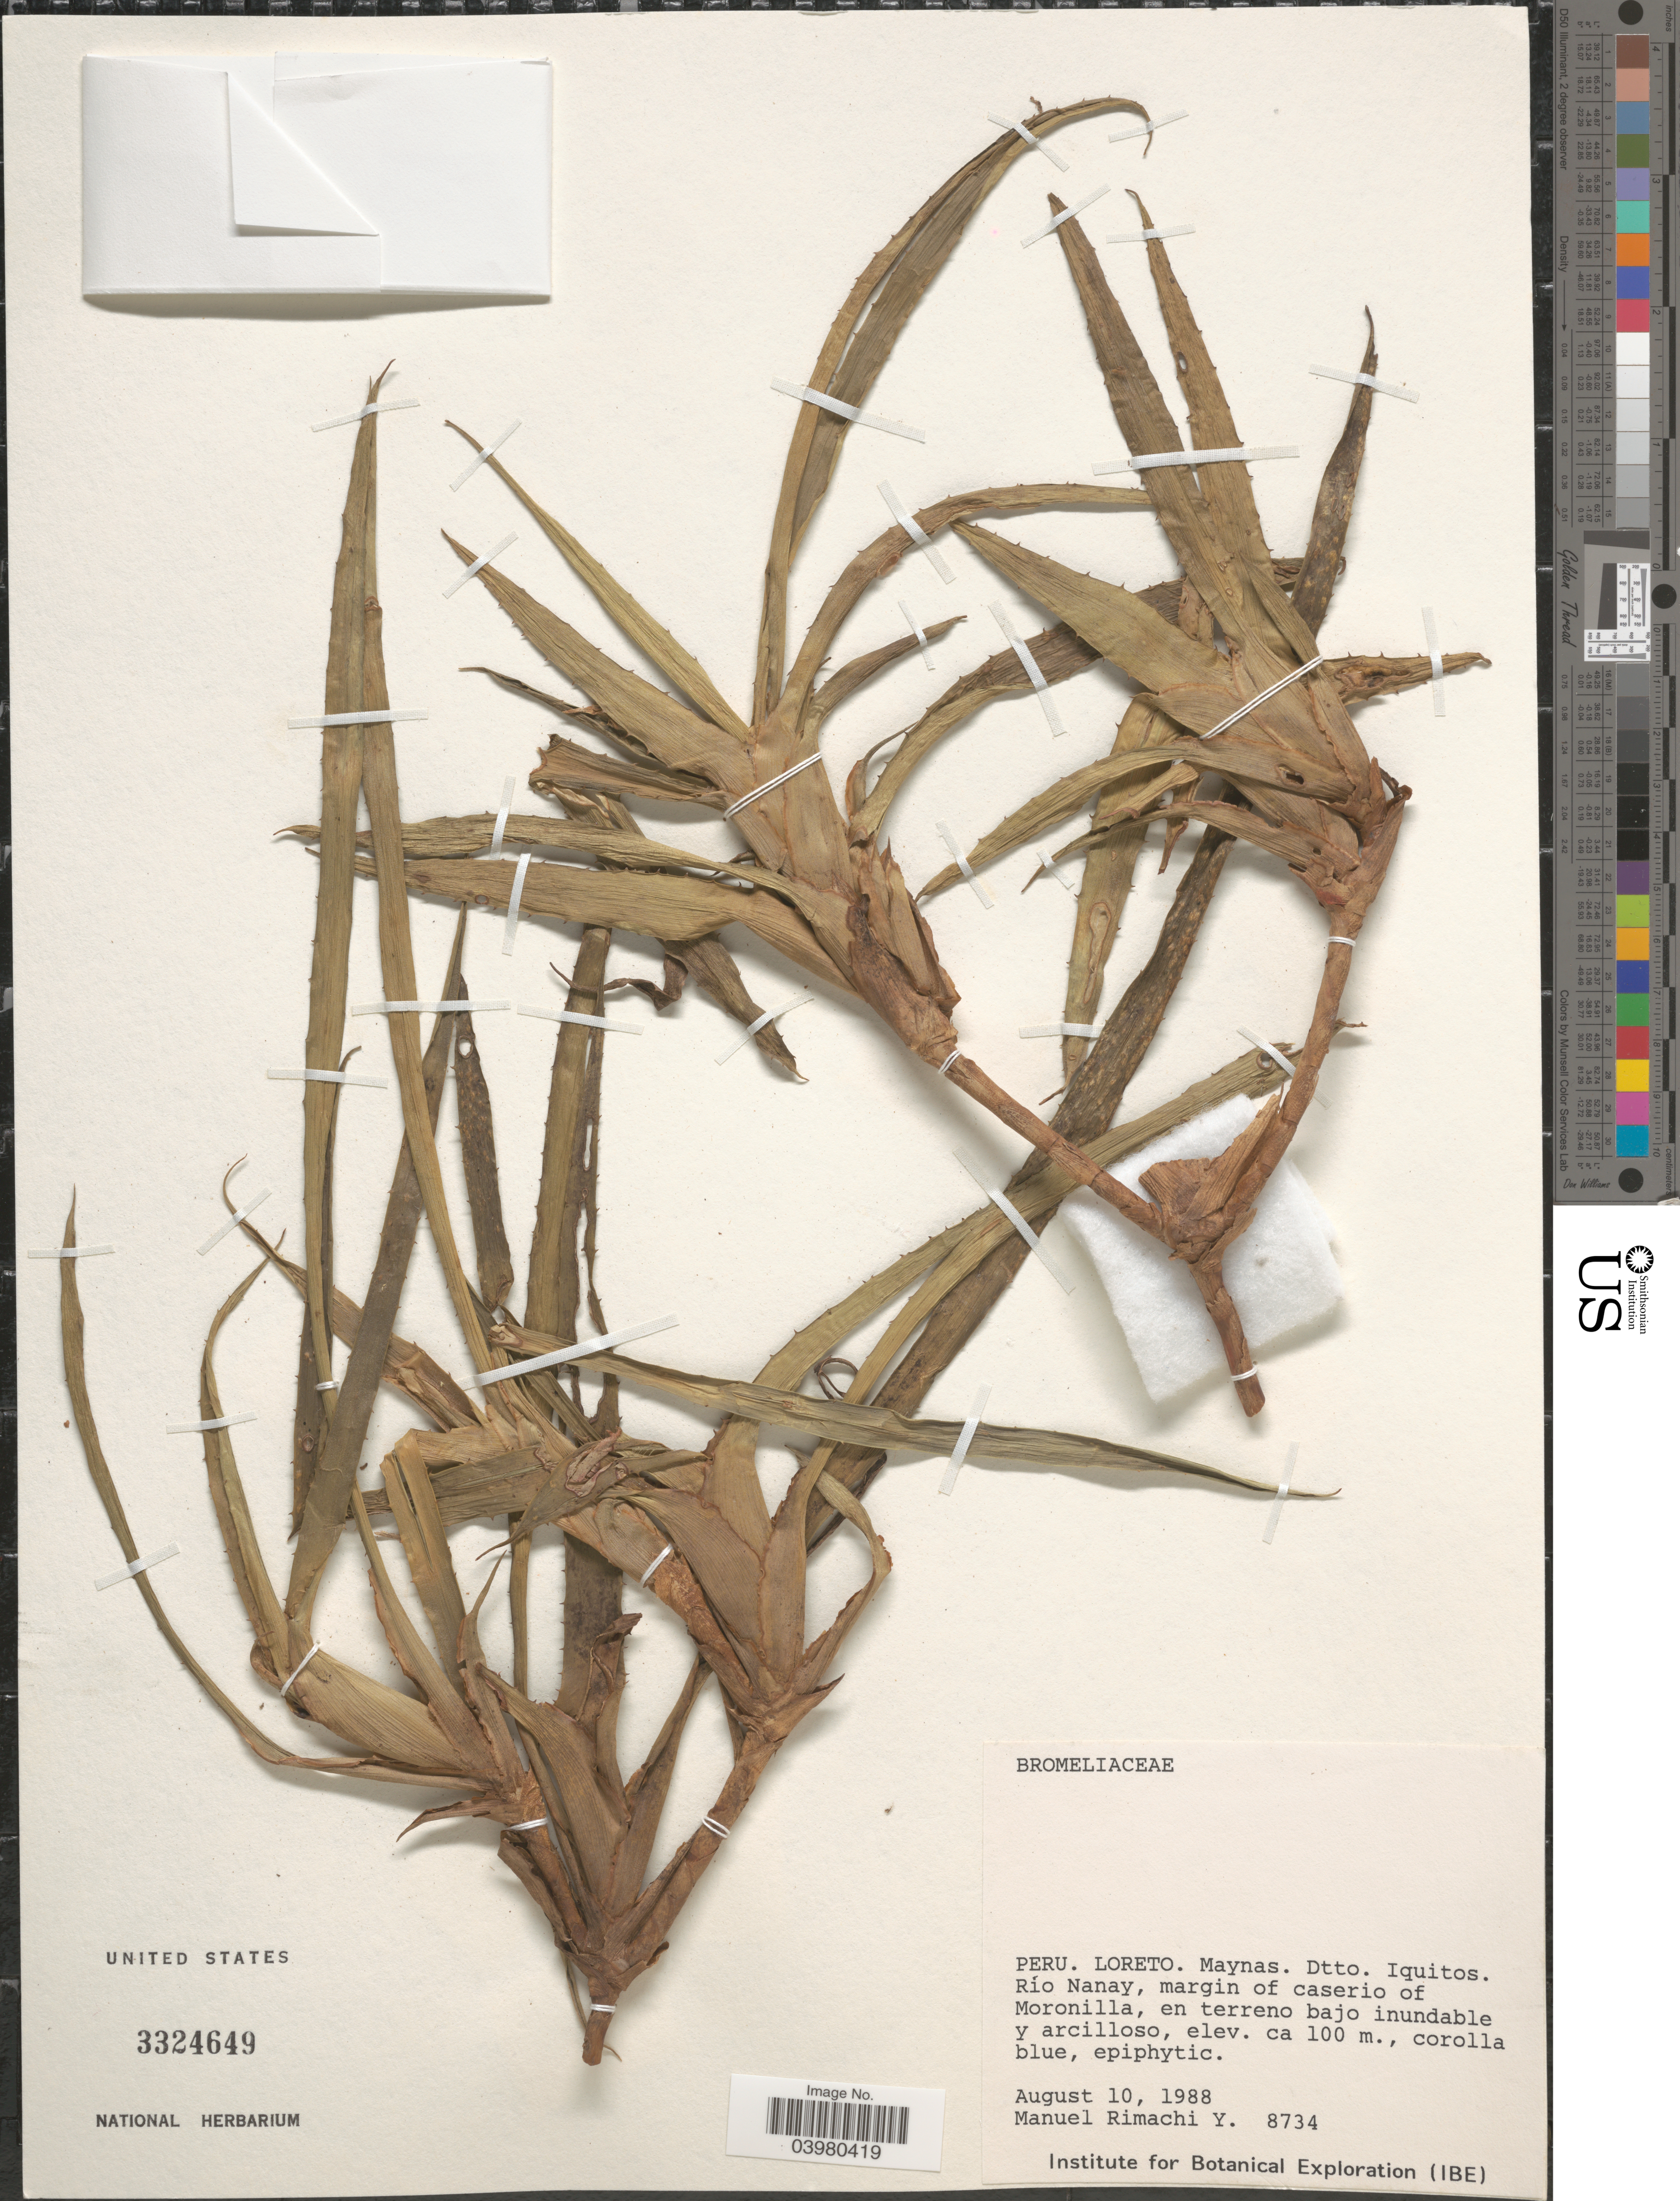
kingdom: Plantae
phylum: Tracheophyta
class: Liliopsida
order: Poales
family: Bromeliaceae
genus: Aechmea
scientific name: Aechmea sp.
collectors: M. Rimachi Y.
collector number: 8734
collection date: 1988-08-10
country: Peru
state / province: Loreto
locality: Maynas. Dtto. Iquitos. Rio Nanay, margin of caserio of Moronilla, en terreno bajo inundable y arcilloso.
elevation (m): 100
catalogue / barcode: US 3324649